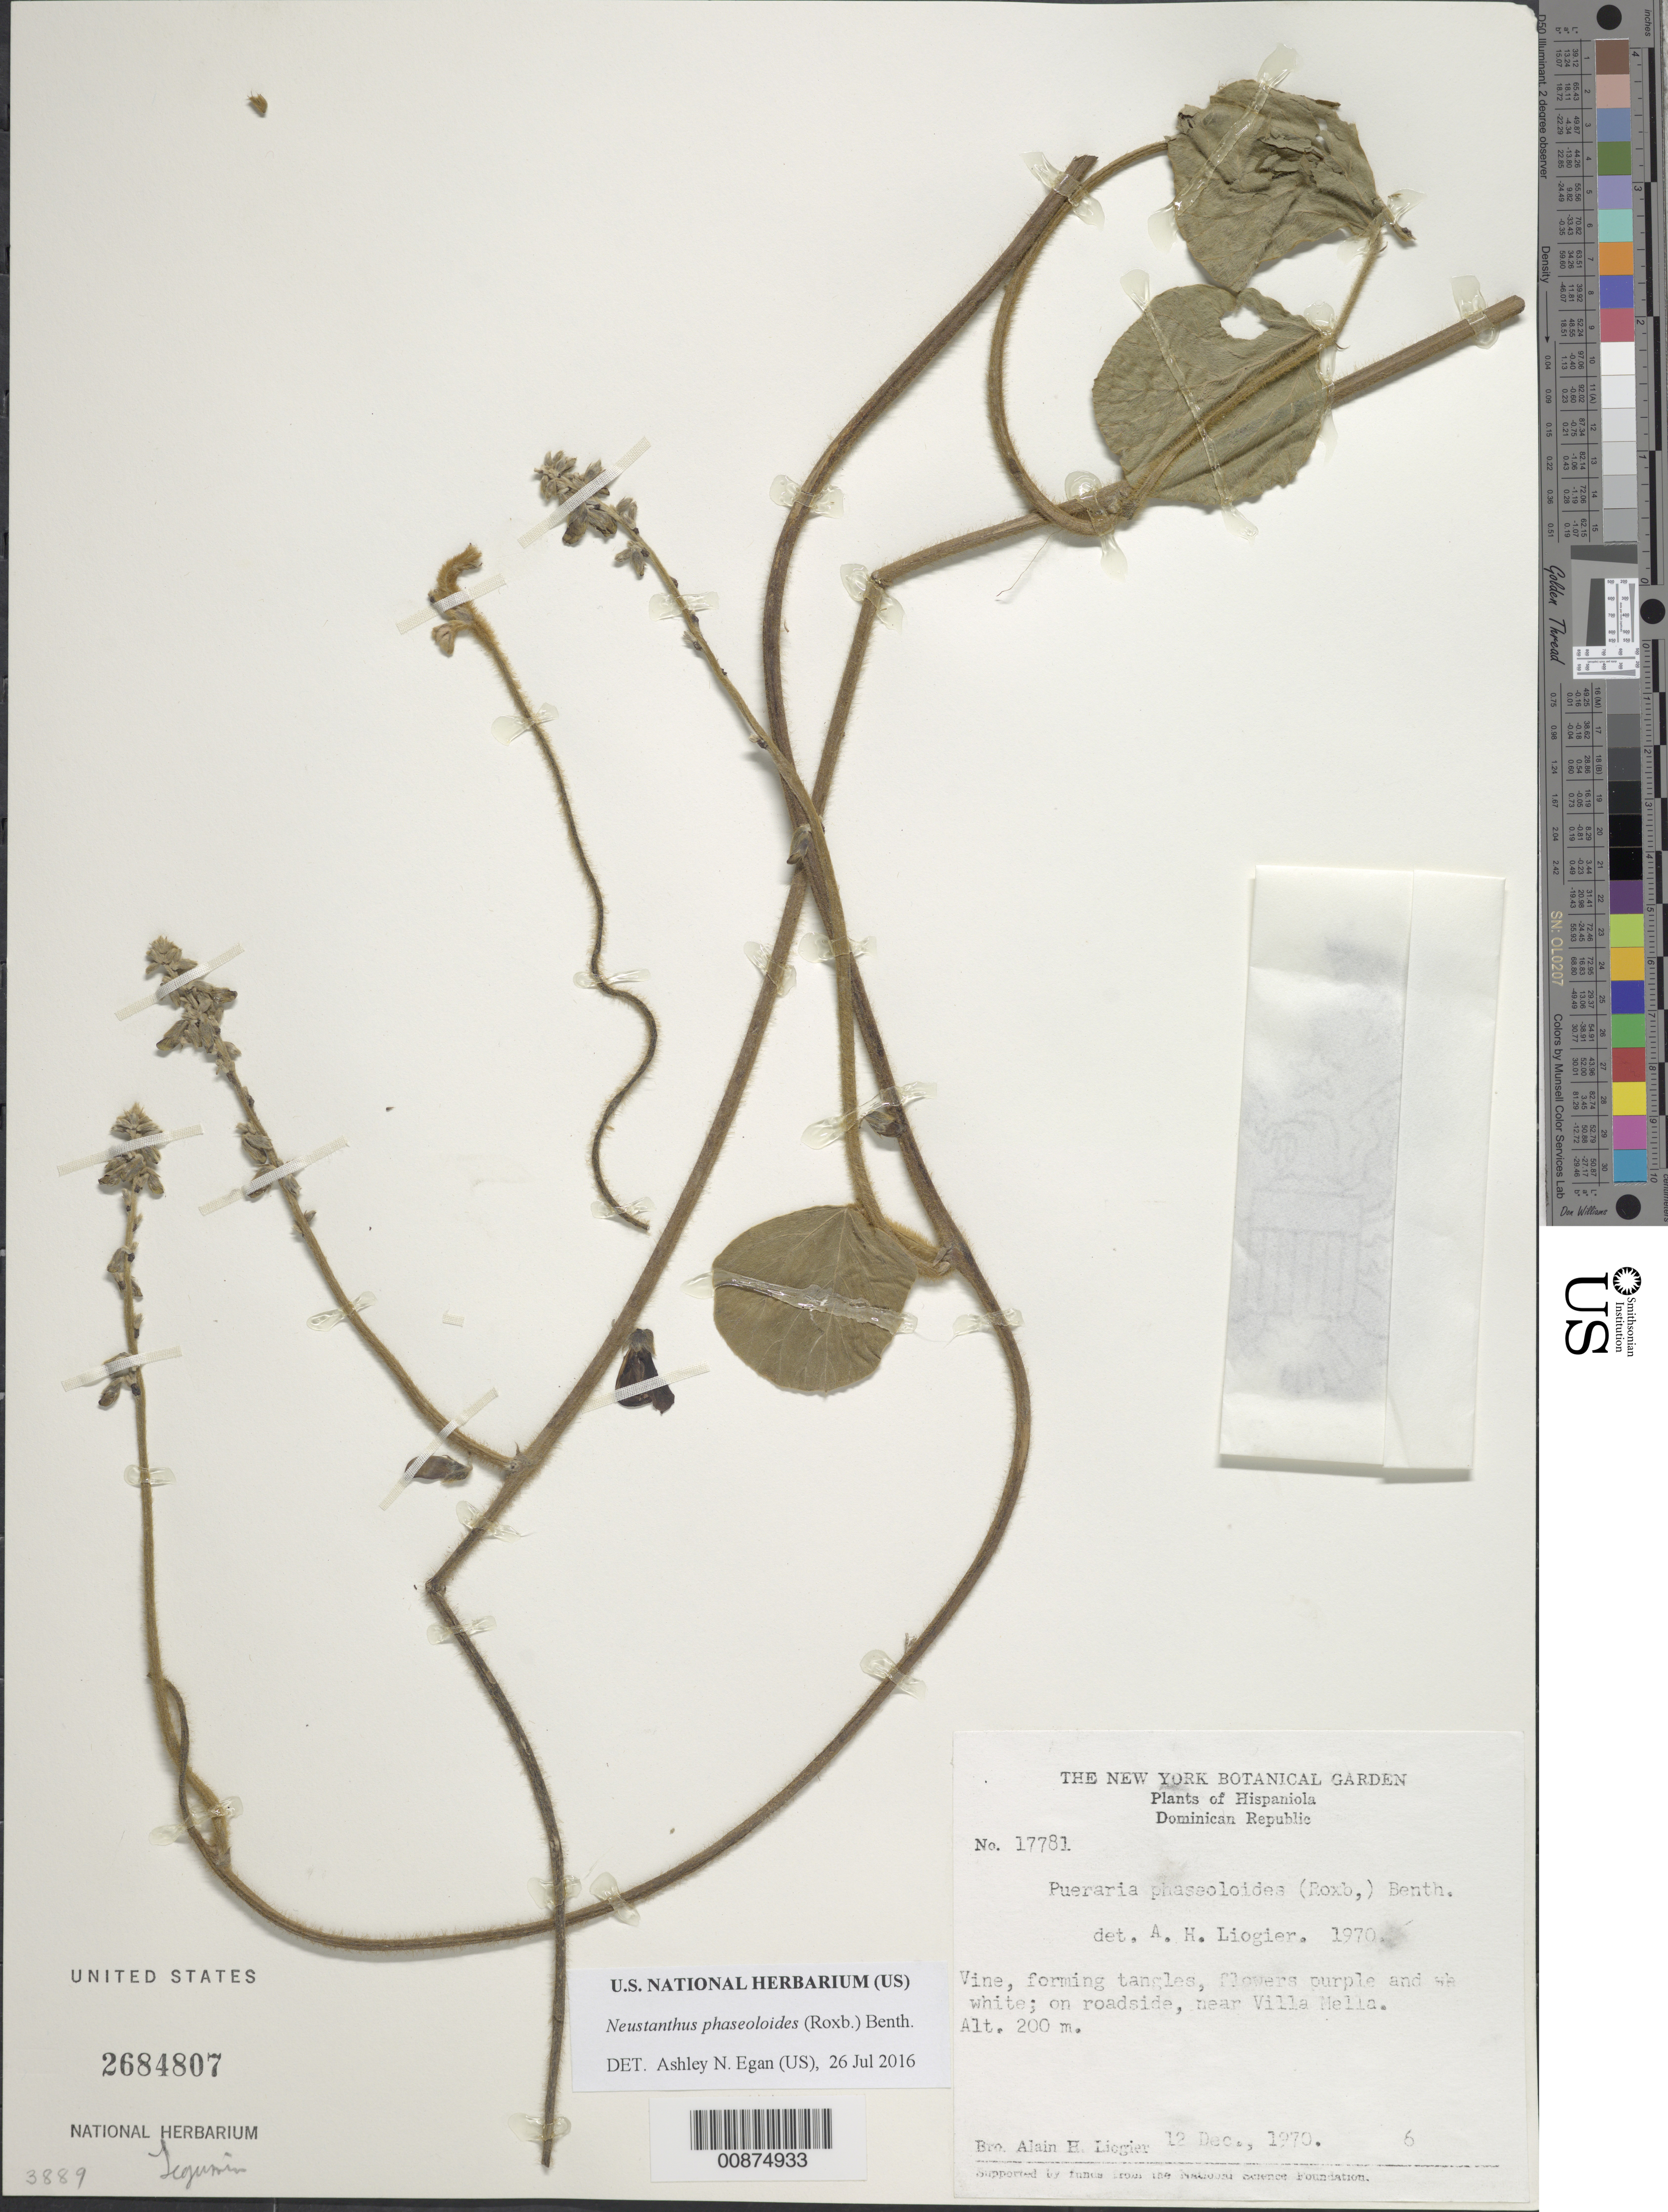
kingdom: Plantae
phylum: Tracheophyta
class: Magnoliopsida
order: Fabales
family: Fabaceae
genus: Neustanthus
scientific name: Neustanthus phaseoloides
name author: (Roxb.) Benth.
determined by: Egan, Ashley N., (US), Smithsonian Institution - National Museum of Natural History (UNITED STATES)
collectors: A. H. Liogier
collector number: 17781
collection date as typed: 12 Dec 1970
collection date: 1970-12-12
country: Dominican Republic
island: Hispaniola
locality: On roadside, near Villa Mella.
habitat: On roadside.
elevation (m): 200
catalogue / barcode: US 2684807